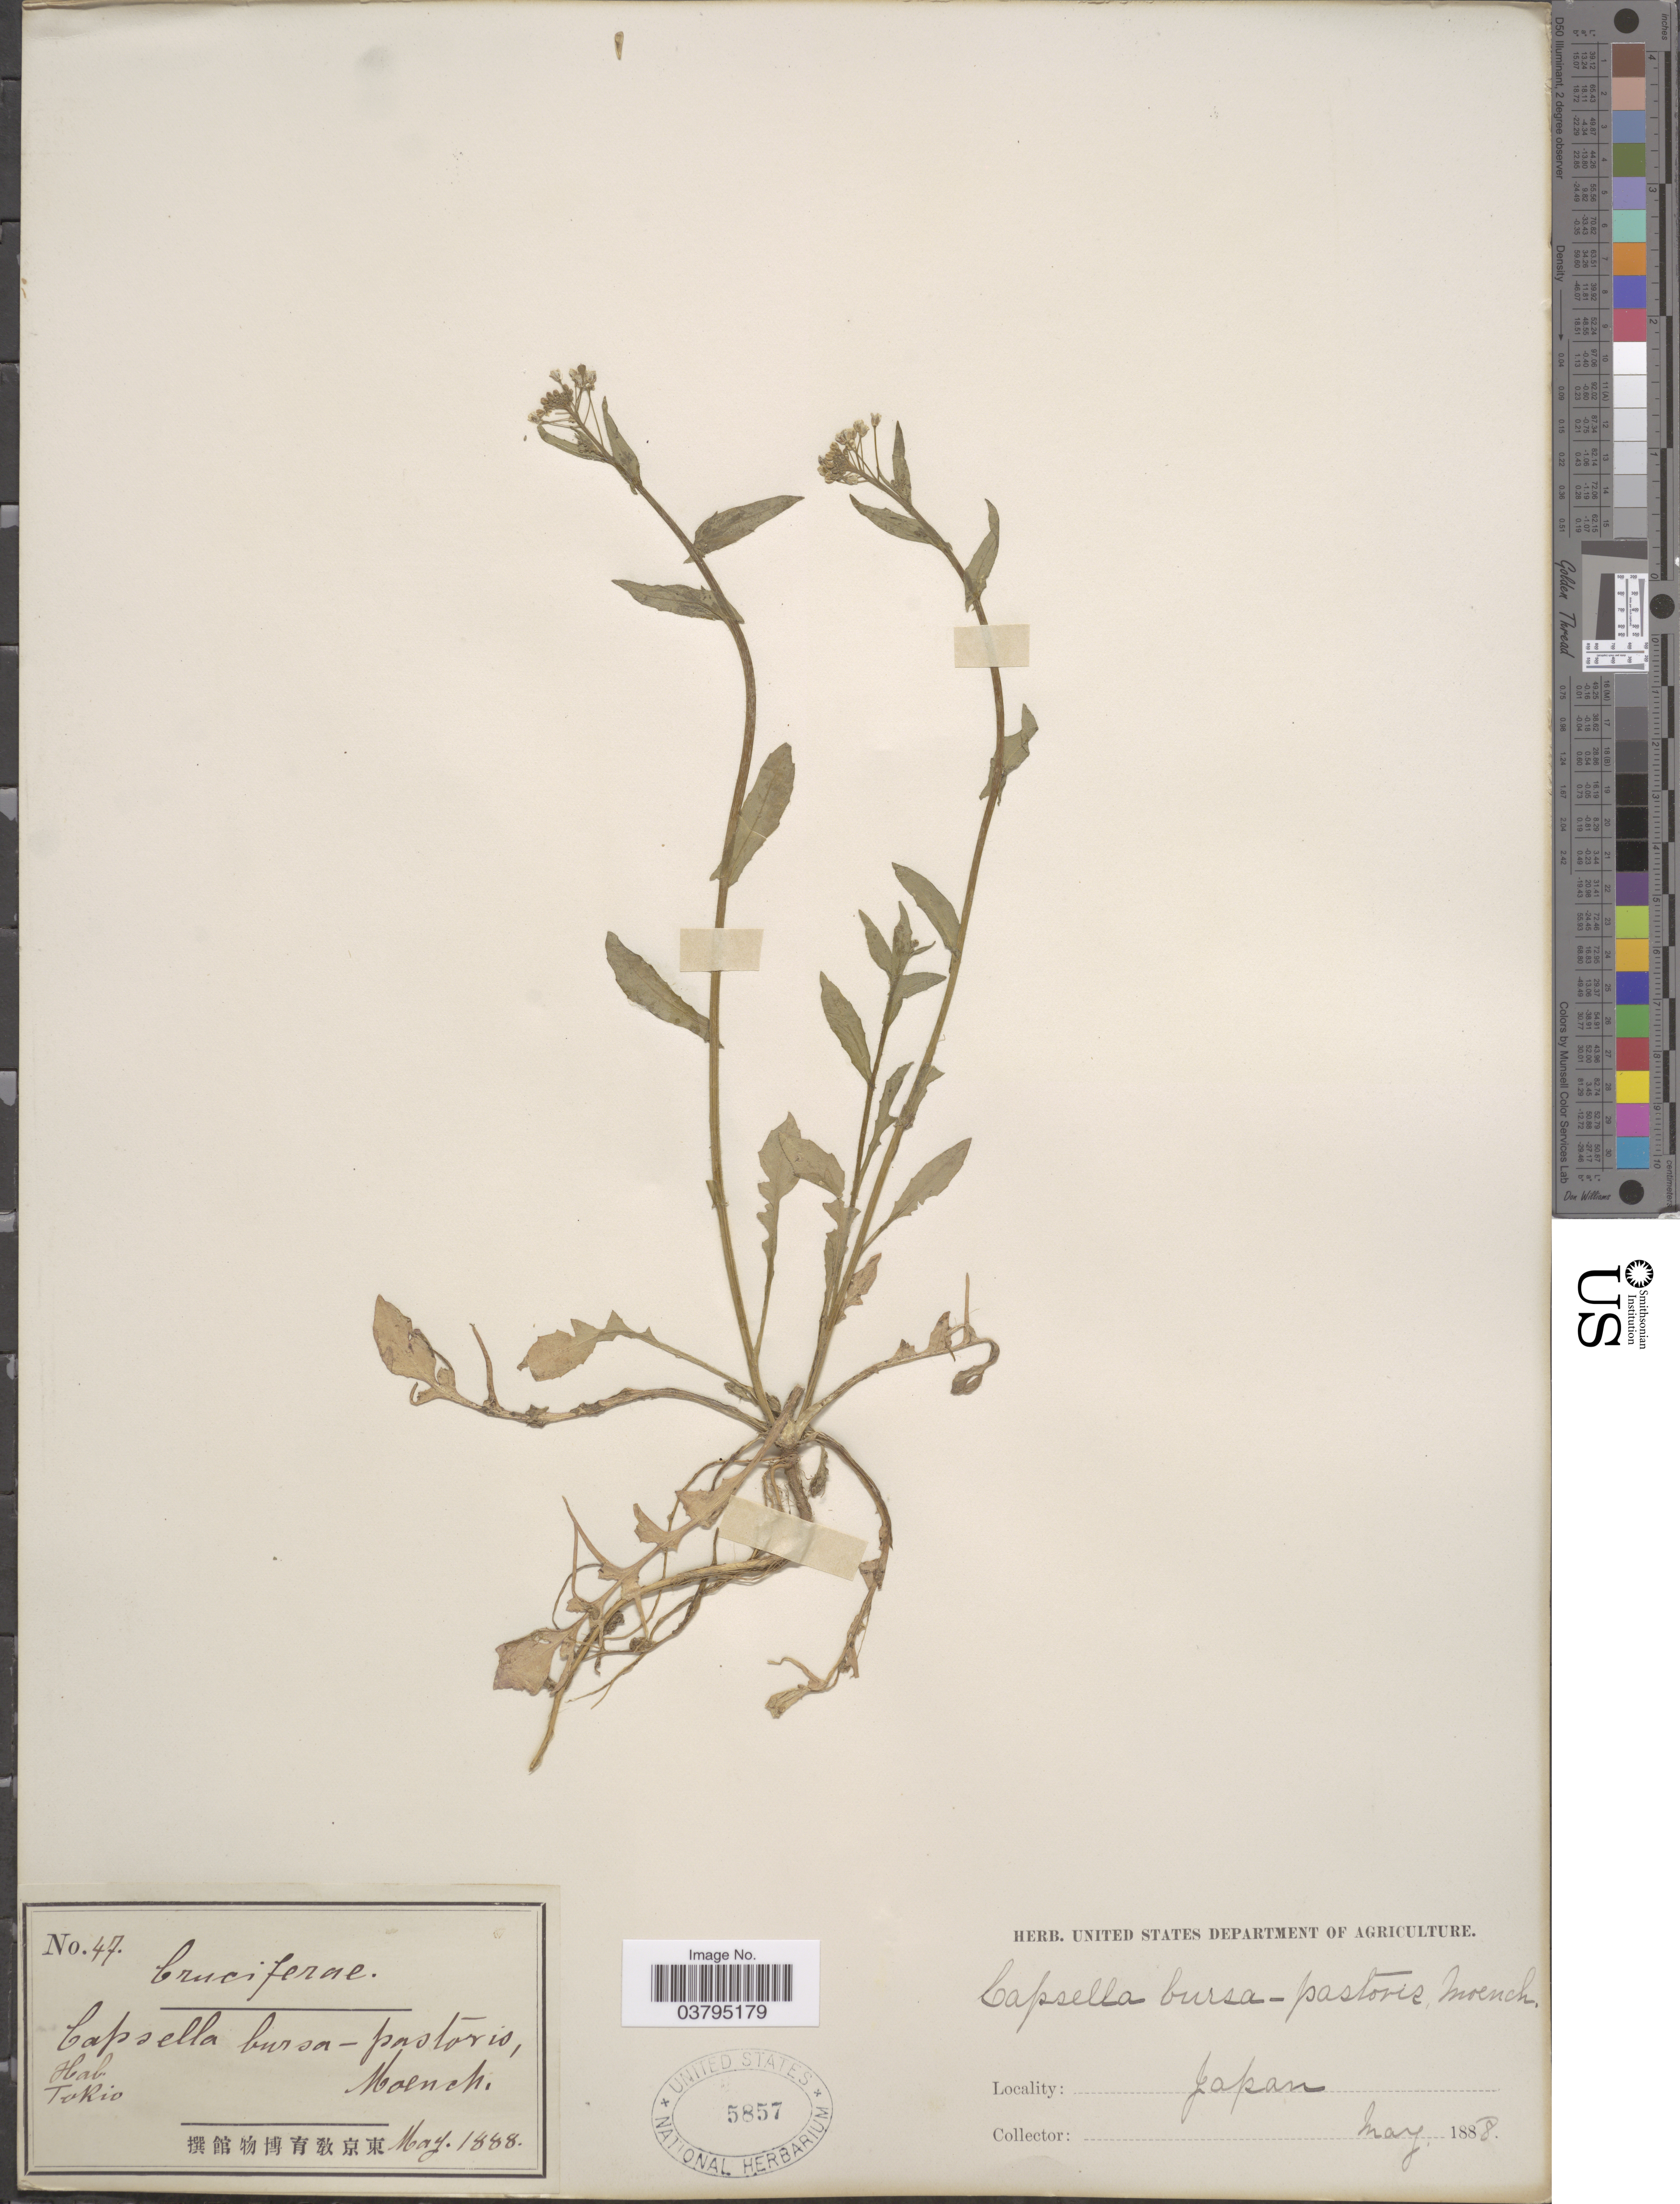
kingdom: Plantae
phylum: Tracheophyta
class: Magnoliopsida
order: Brassicales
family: Brassicaceae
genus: Capsella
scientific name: Capsella bursa-pastoris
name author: (L.) Medik.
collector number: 47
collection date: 1888-05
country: Japan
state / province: Tokyo, Federal City of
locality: Tokio.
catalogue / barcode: US 5857